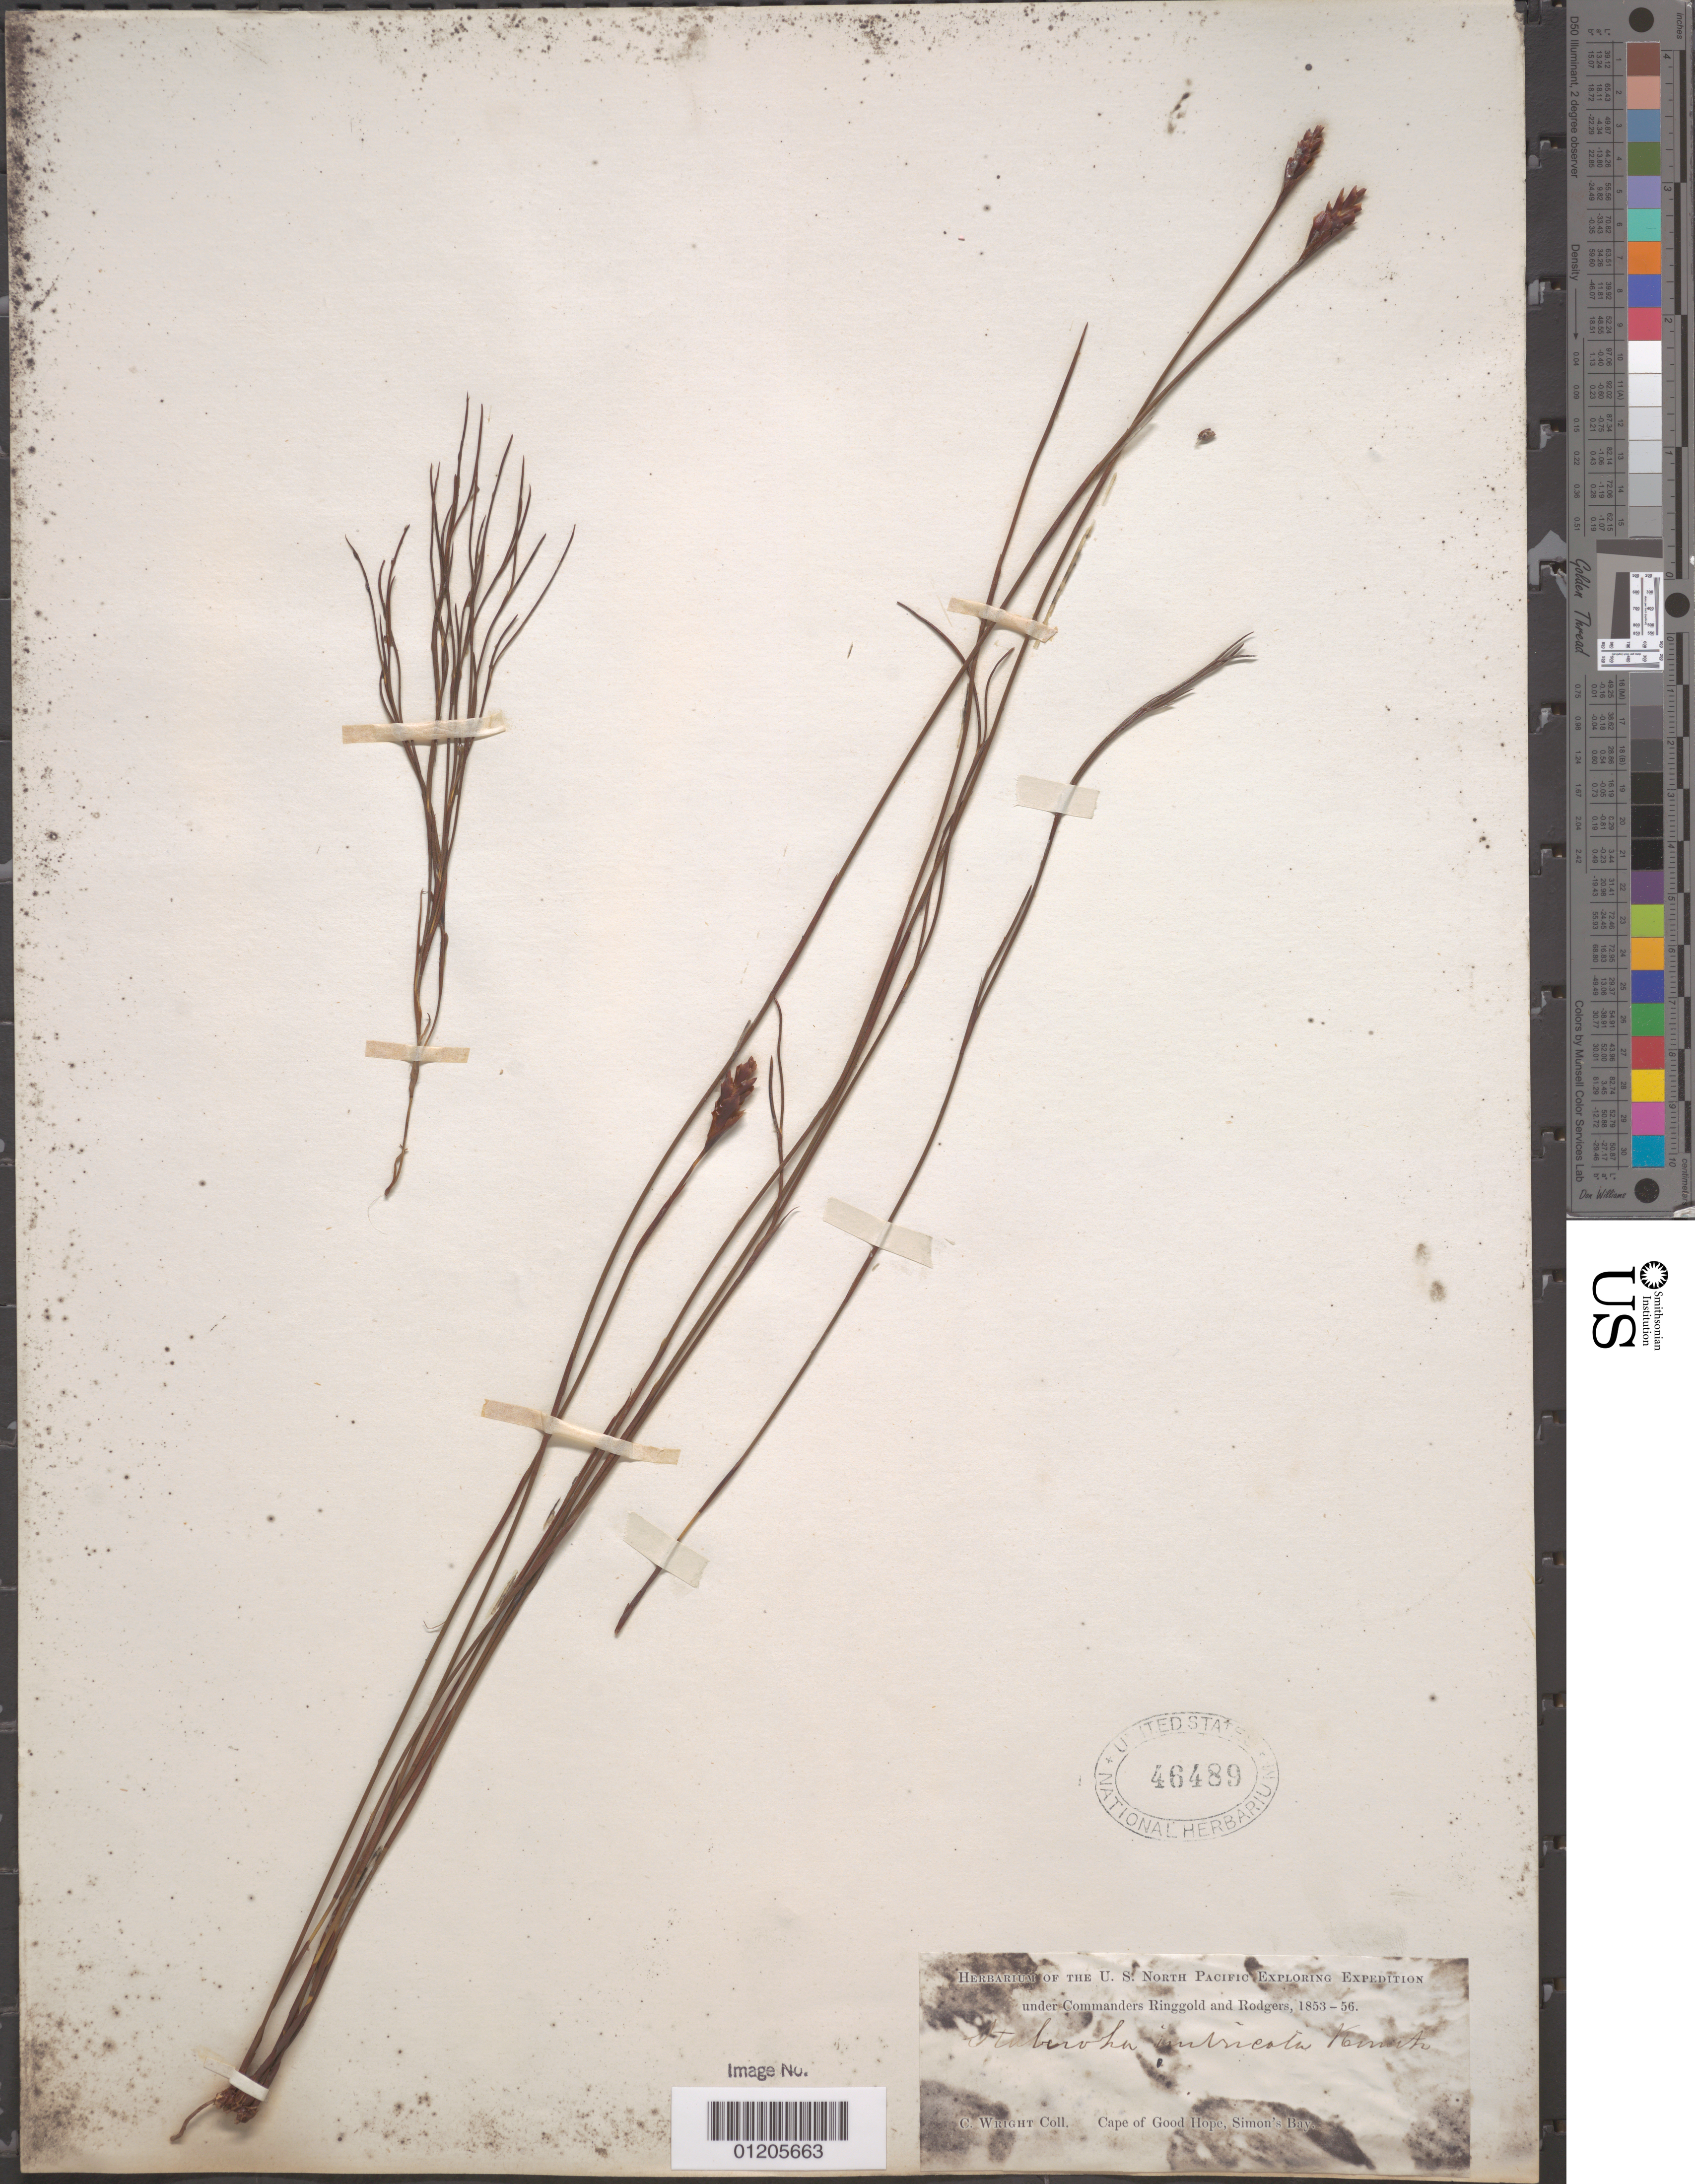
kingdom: Plantae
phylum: Tracheophyta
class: Liliopsida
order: Poales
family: Restionaceae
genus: Staberoha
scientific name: Staberoha imbricata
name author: (Thunb.) Kunth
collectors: C. Wright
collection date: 1853/1856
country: South Africa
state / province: Western Cape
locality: Cape of Good Hope, Simon's Bay.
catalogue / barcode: US 46489